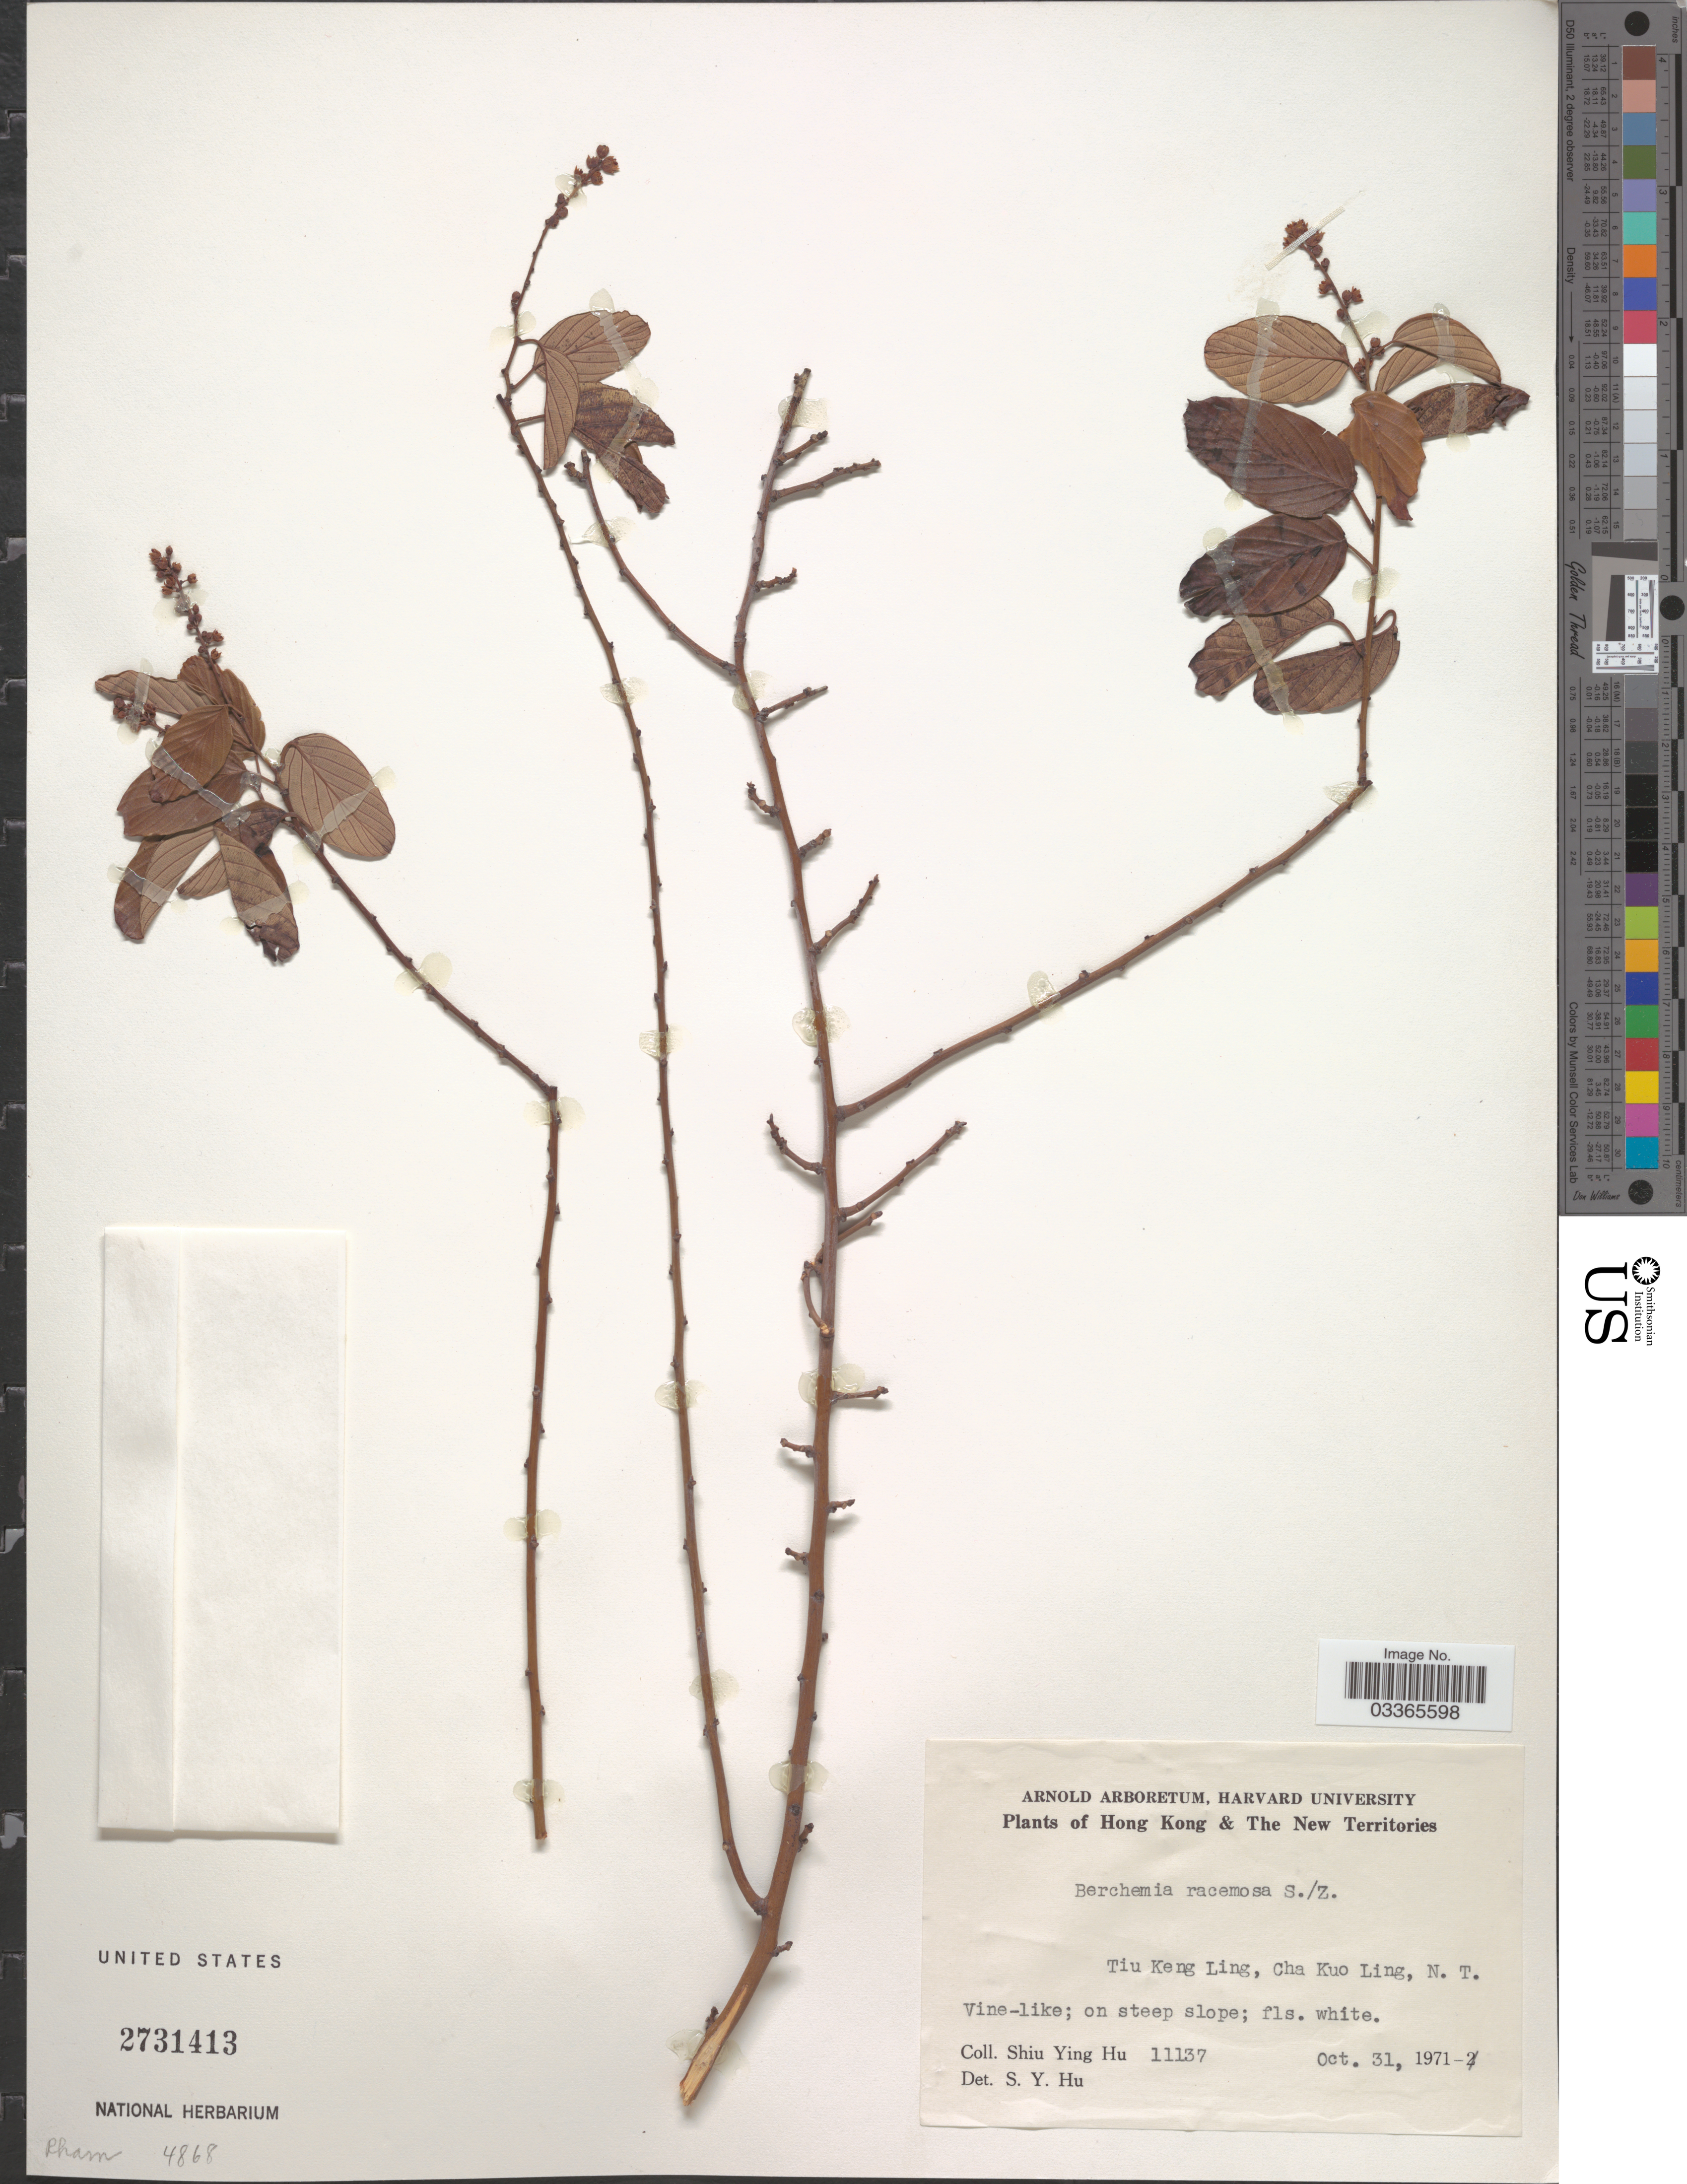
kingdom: Plantae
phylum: Tracheophyta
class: Magnoliopsida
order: Rosales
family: Rhamnaceae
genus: Berchemia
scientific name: Berchemia racemosa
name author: Siebold & Zucc.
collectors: S. Y. Hu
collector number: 11137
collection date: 1971-10-31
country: China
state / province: Hong Kong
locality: The New Territories, Tiu Keng Ling, Cha Kuo Ling, N.T.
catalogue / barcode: US 2731413